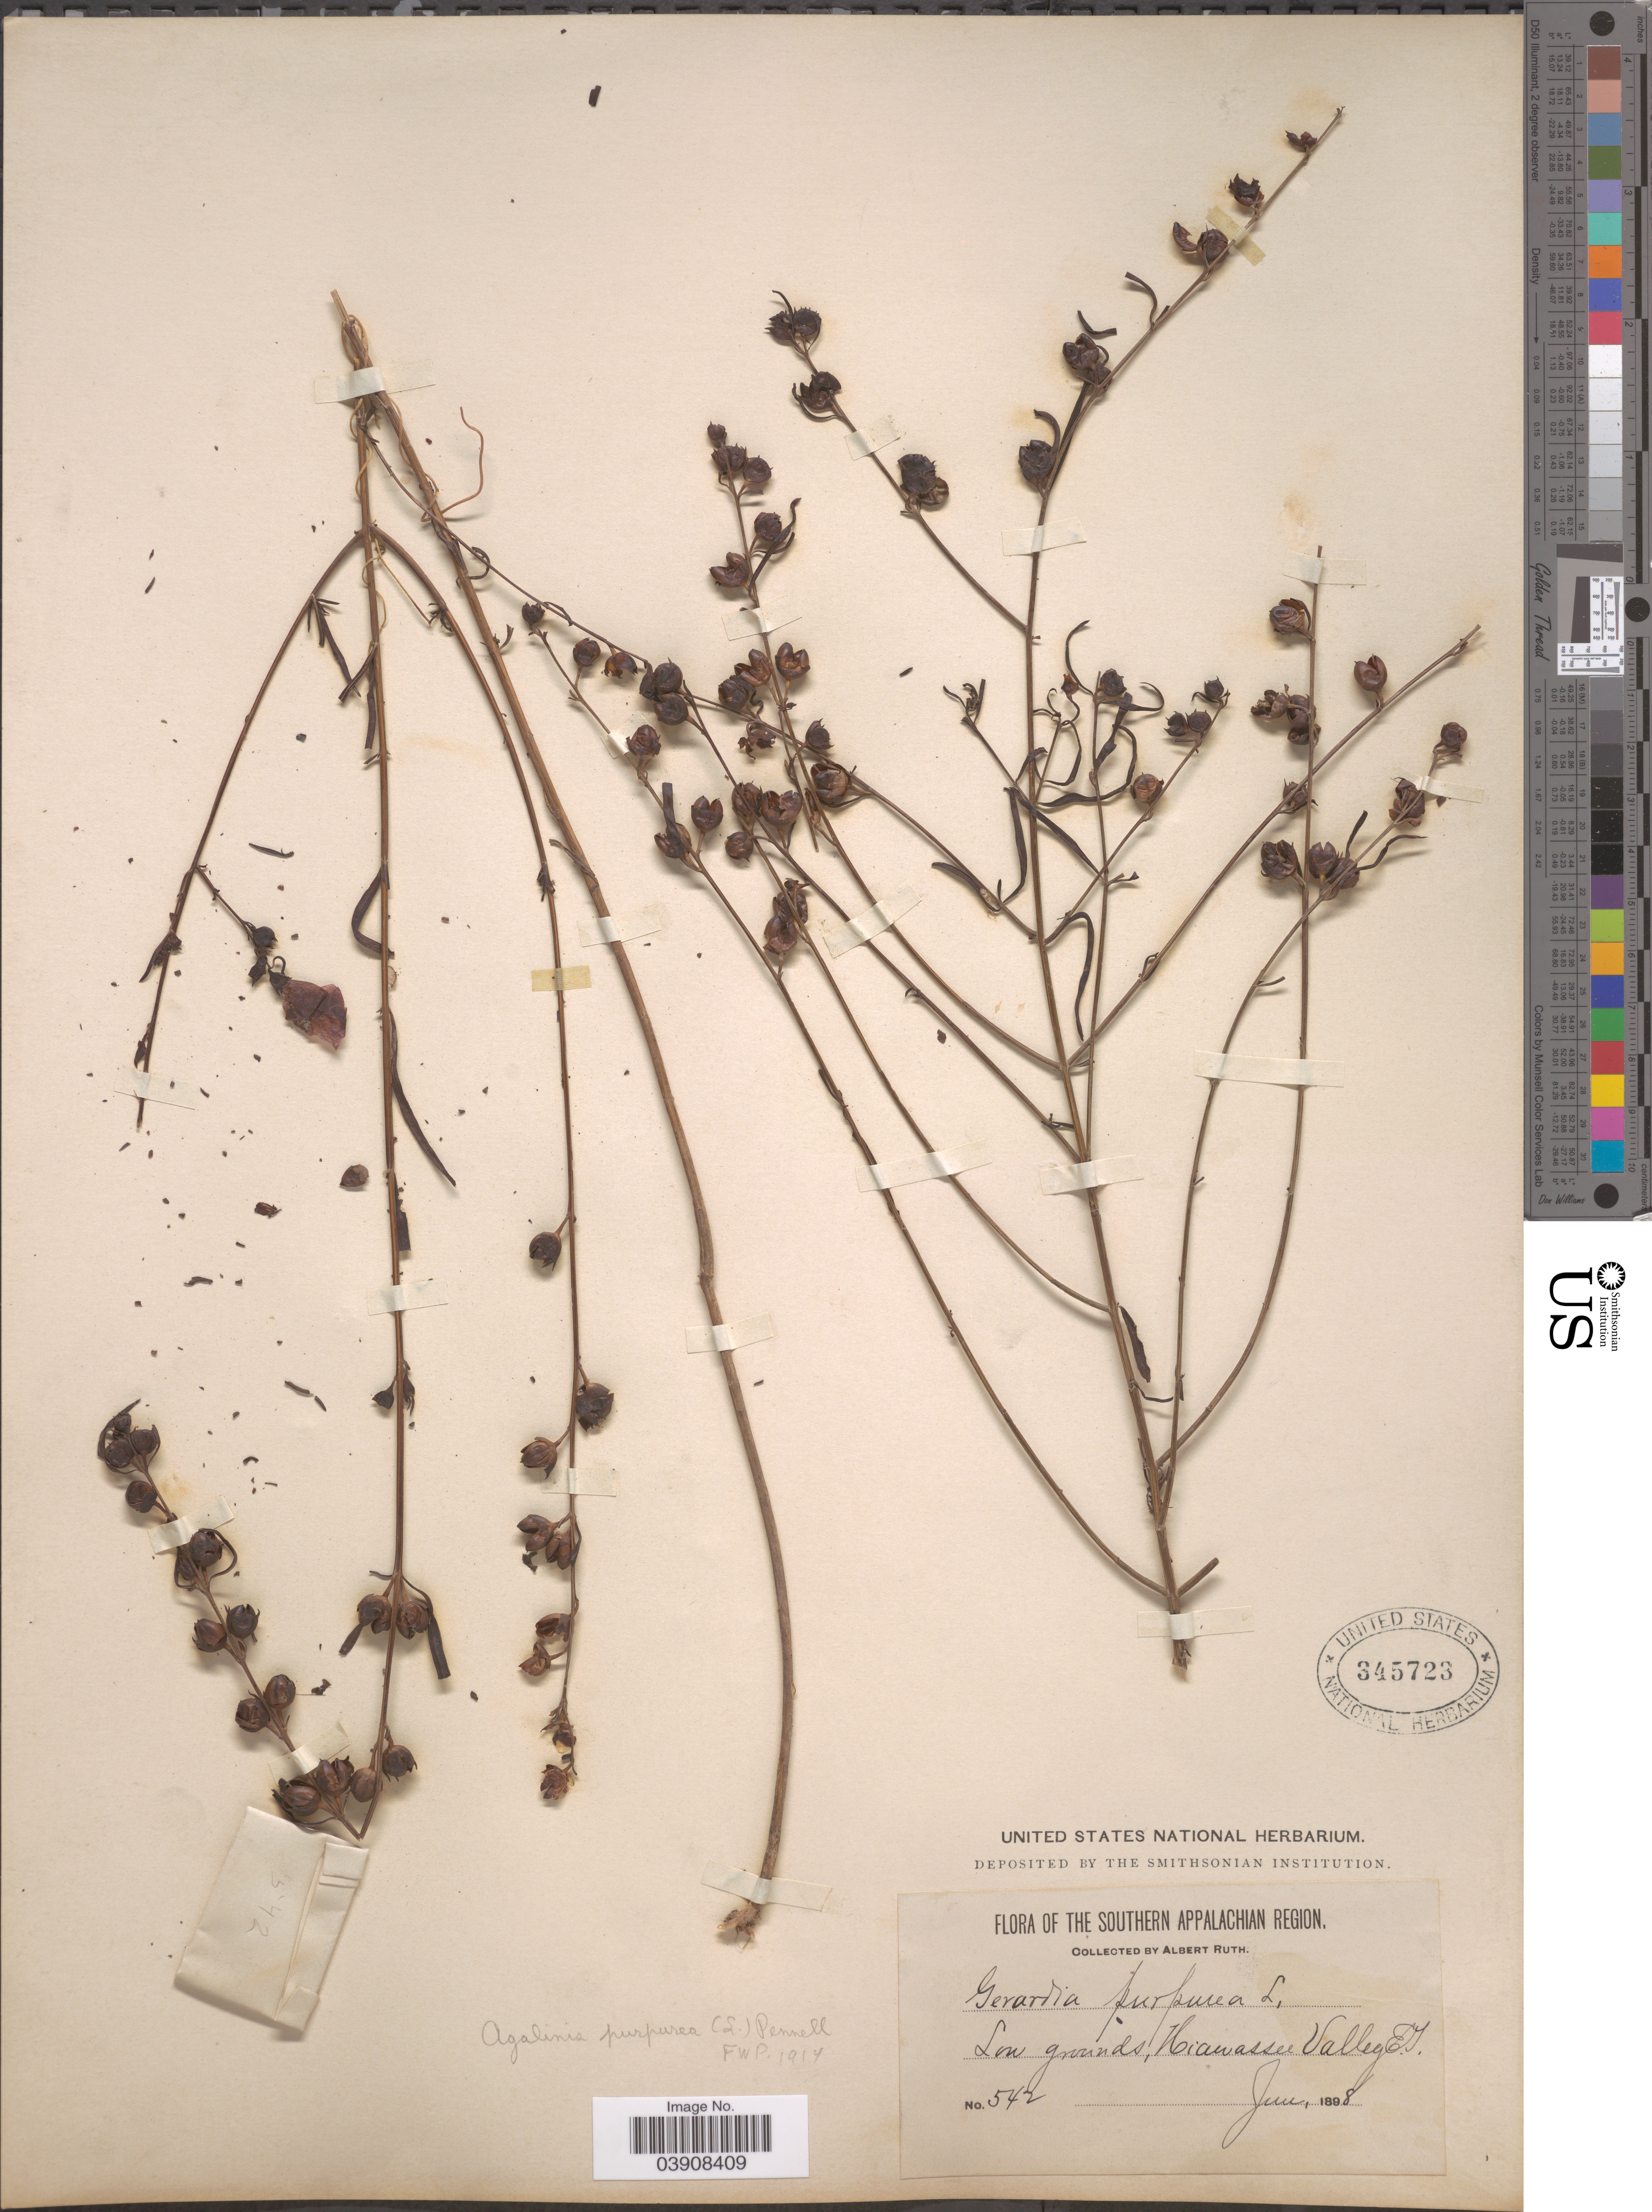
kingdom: Plantae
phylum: Tracheophyta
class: Magnoliopsida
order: Lamiales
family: Orobanchaceae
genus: Agalinis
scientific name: Agalinis purpurea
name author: (L.) Pennell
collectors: A. Ruth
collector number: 542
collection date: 1898-06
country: United States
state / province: North Carolina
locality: Southern Appalachian Region. Hiawassee Valley E. J.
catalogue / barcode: US 345723